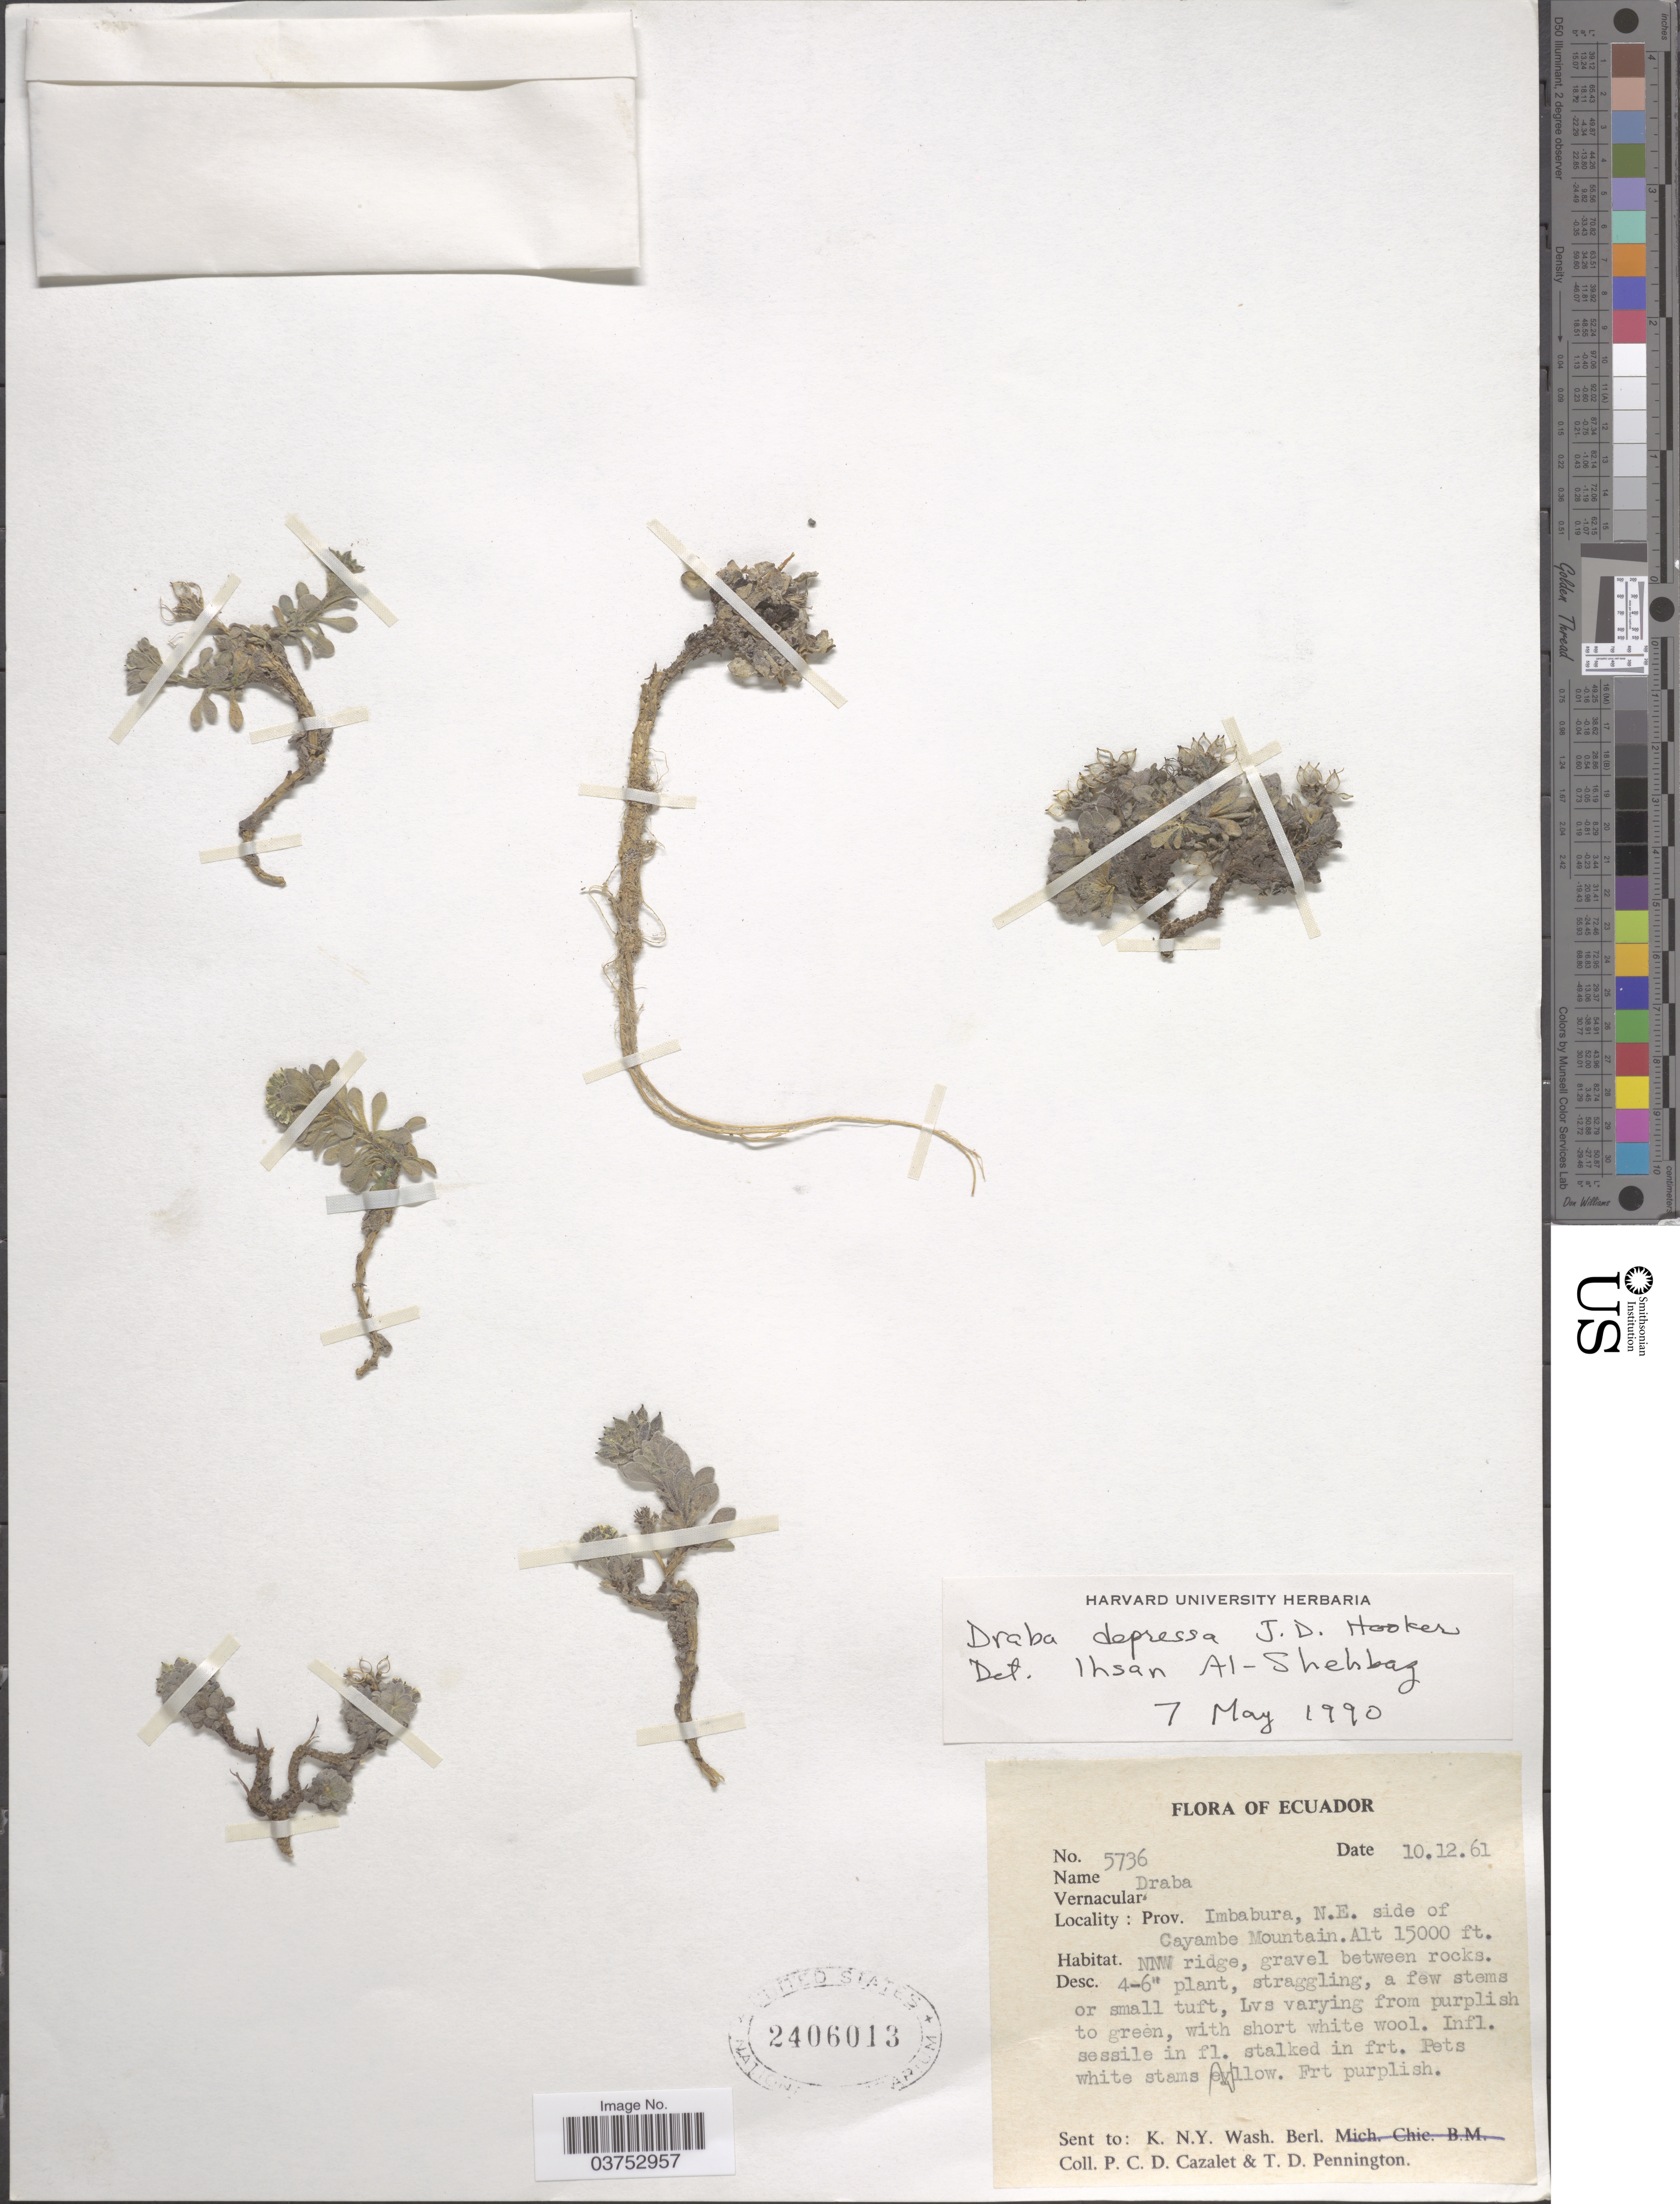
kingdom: Plantae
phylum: Tracheophyta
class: Magnoliopsida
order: Brassicales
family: Brassicaceae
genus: Draba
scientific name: Draba depressa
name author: (A. Gray) Hook. f.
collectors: P. C. D. Cazalet & T. D. Pennington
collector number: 5736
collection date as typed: Transcribed d/m/y: 10/12/61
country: Ecuador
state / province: Imbabura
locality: N. E. side of Cayambe Mountain. NNW ridge, gravel between rocks.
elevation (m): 4572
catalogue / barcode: US 2406013